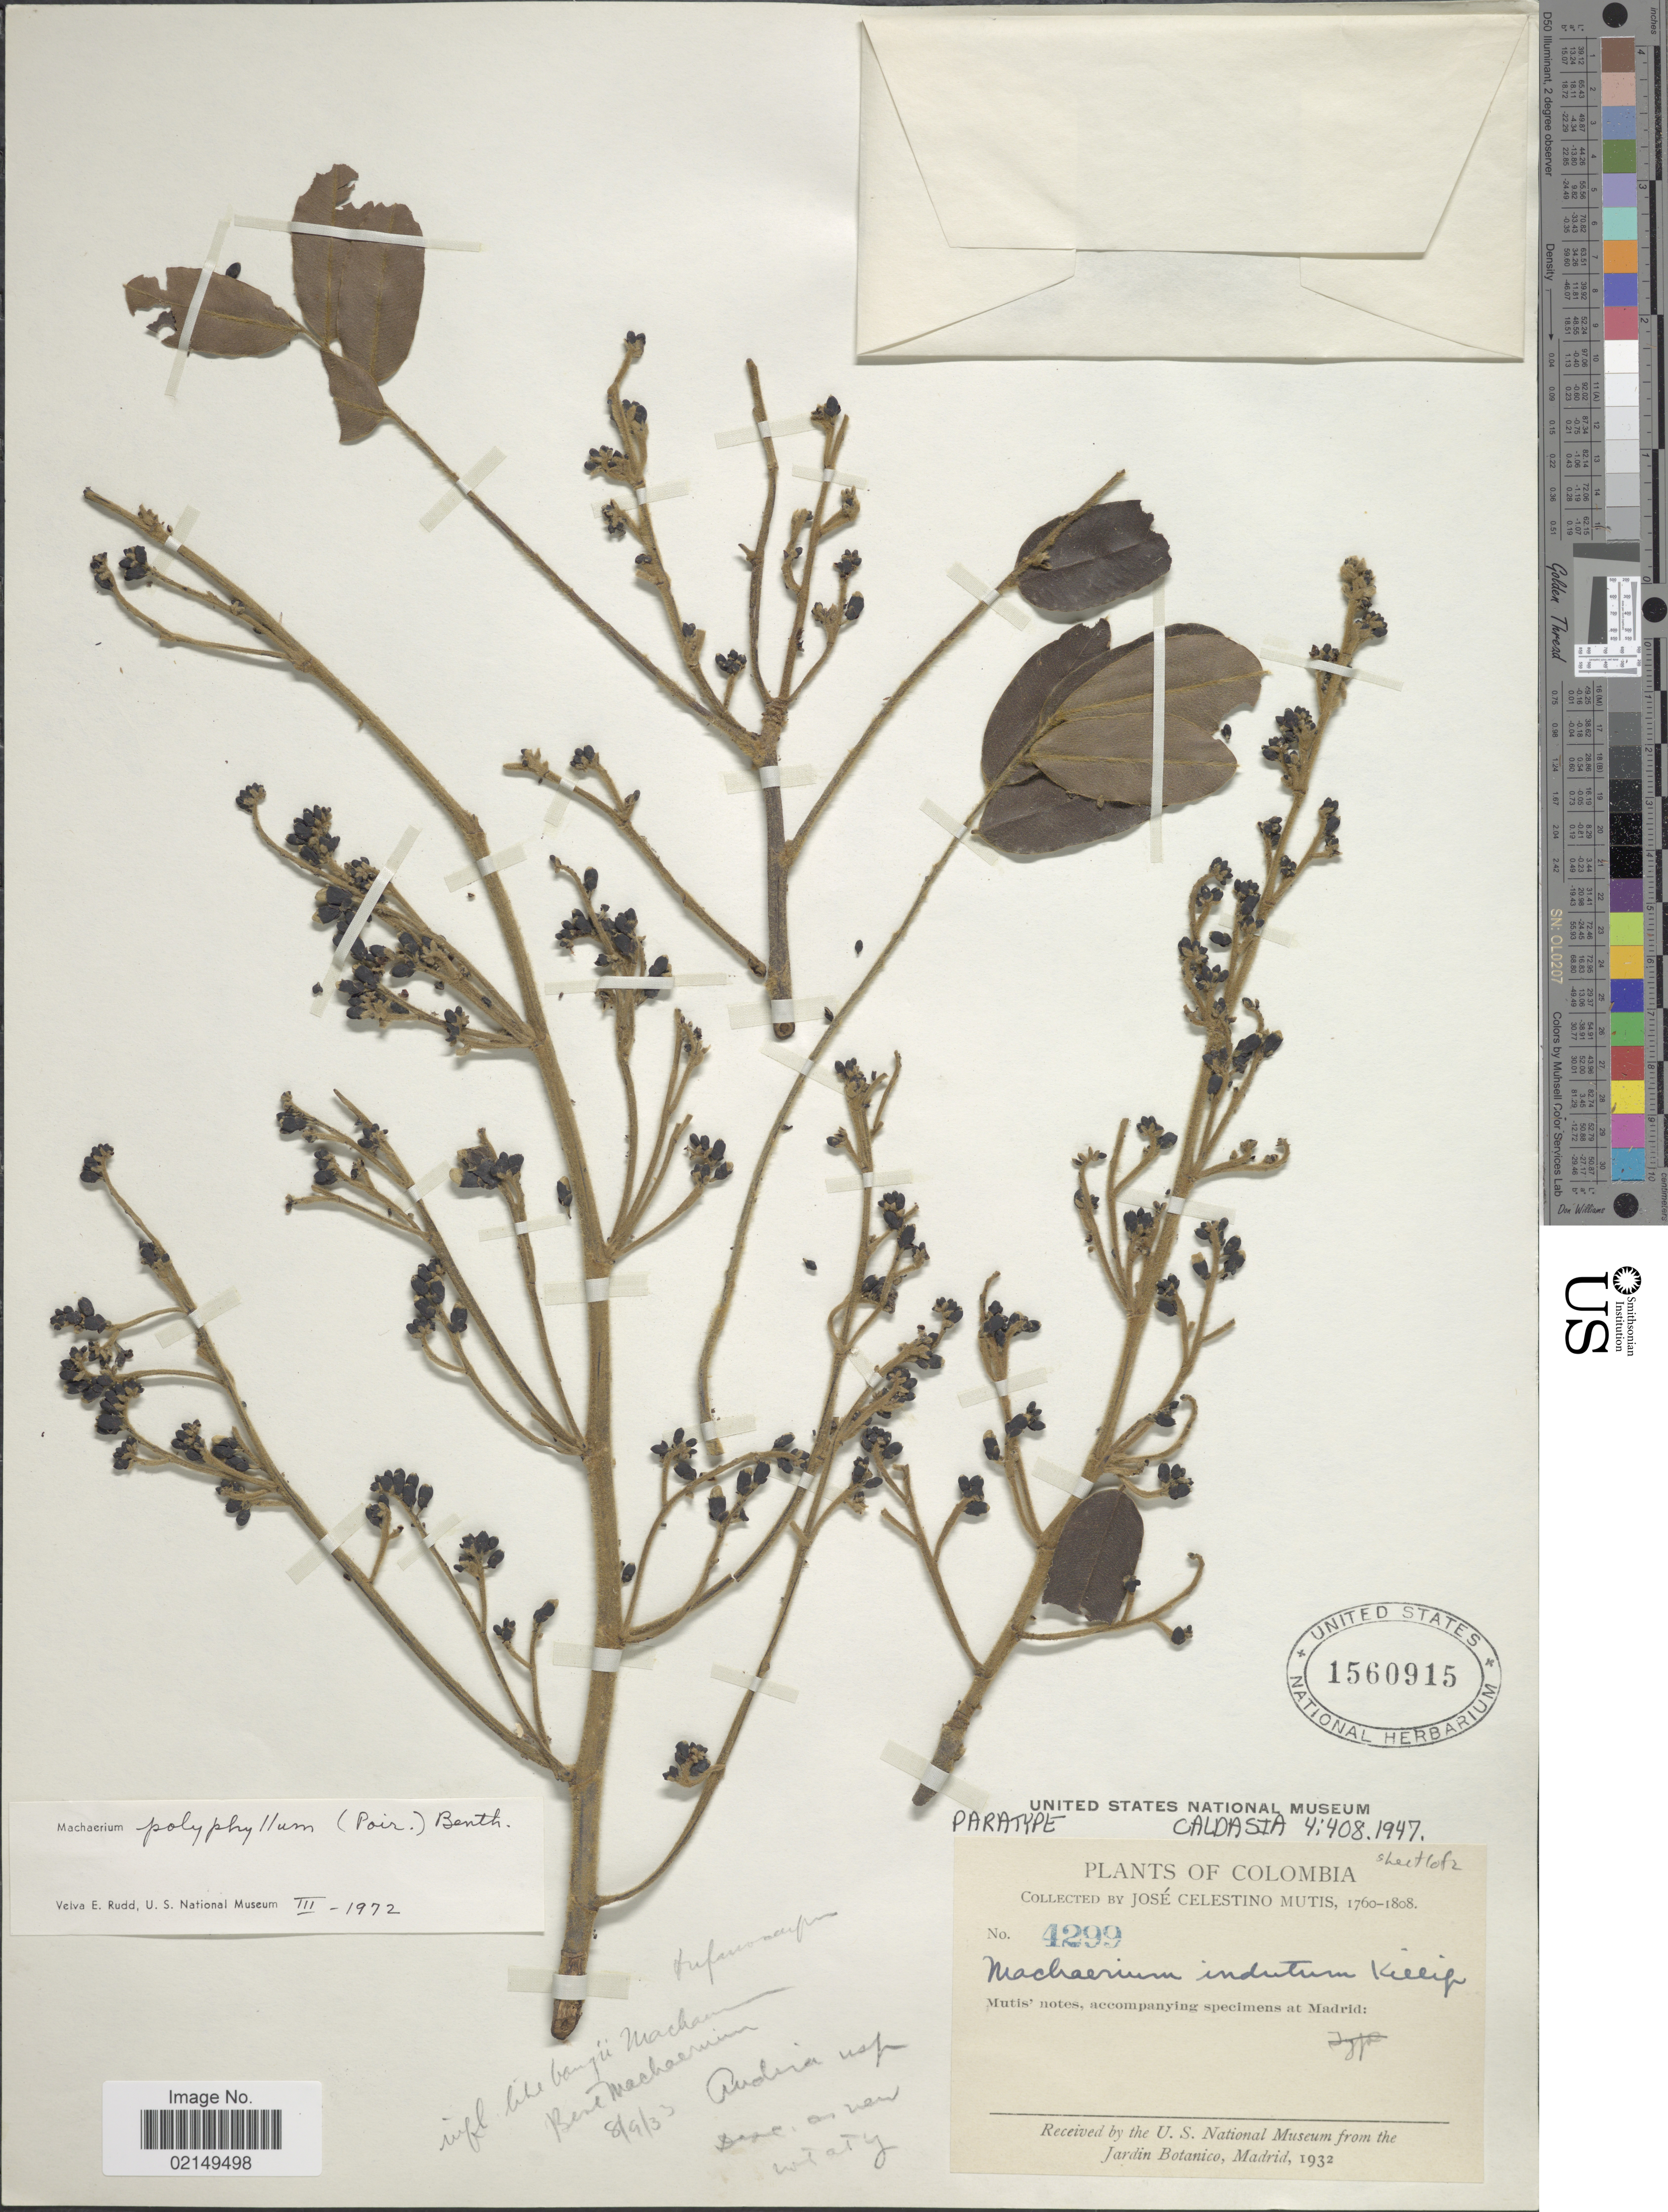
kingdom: Plantae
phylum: Tracheophyta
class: Magnoliopsida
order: Fabales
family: Fabaceae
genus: Machaerium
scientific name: Machaerium polyphyllum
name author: (Poir.) Benth.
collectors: J. C. B. Mutis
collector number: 4299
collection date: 1760/1808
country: Colombia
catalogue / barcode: US 1560915